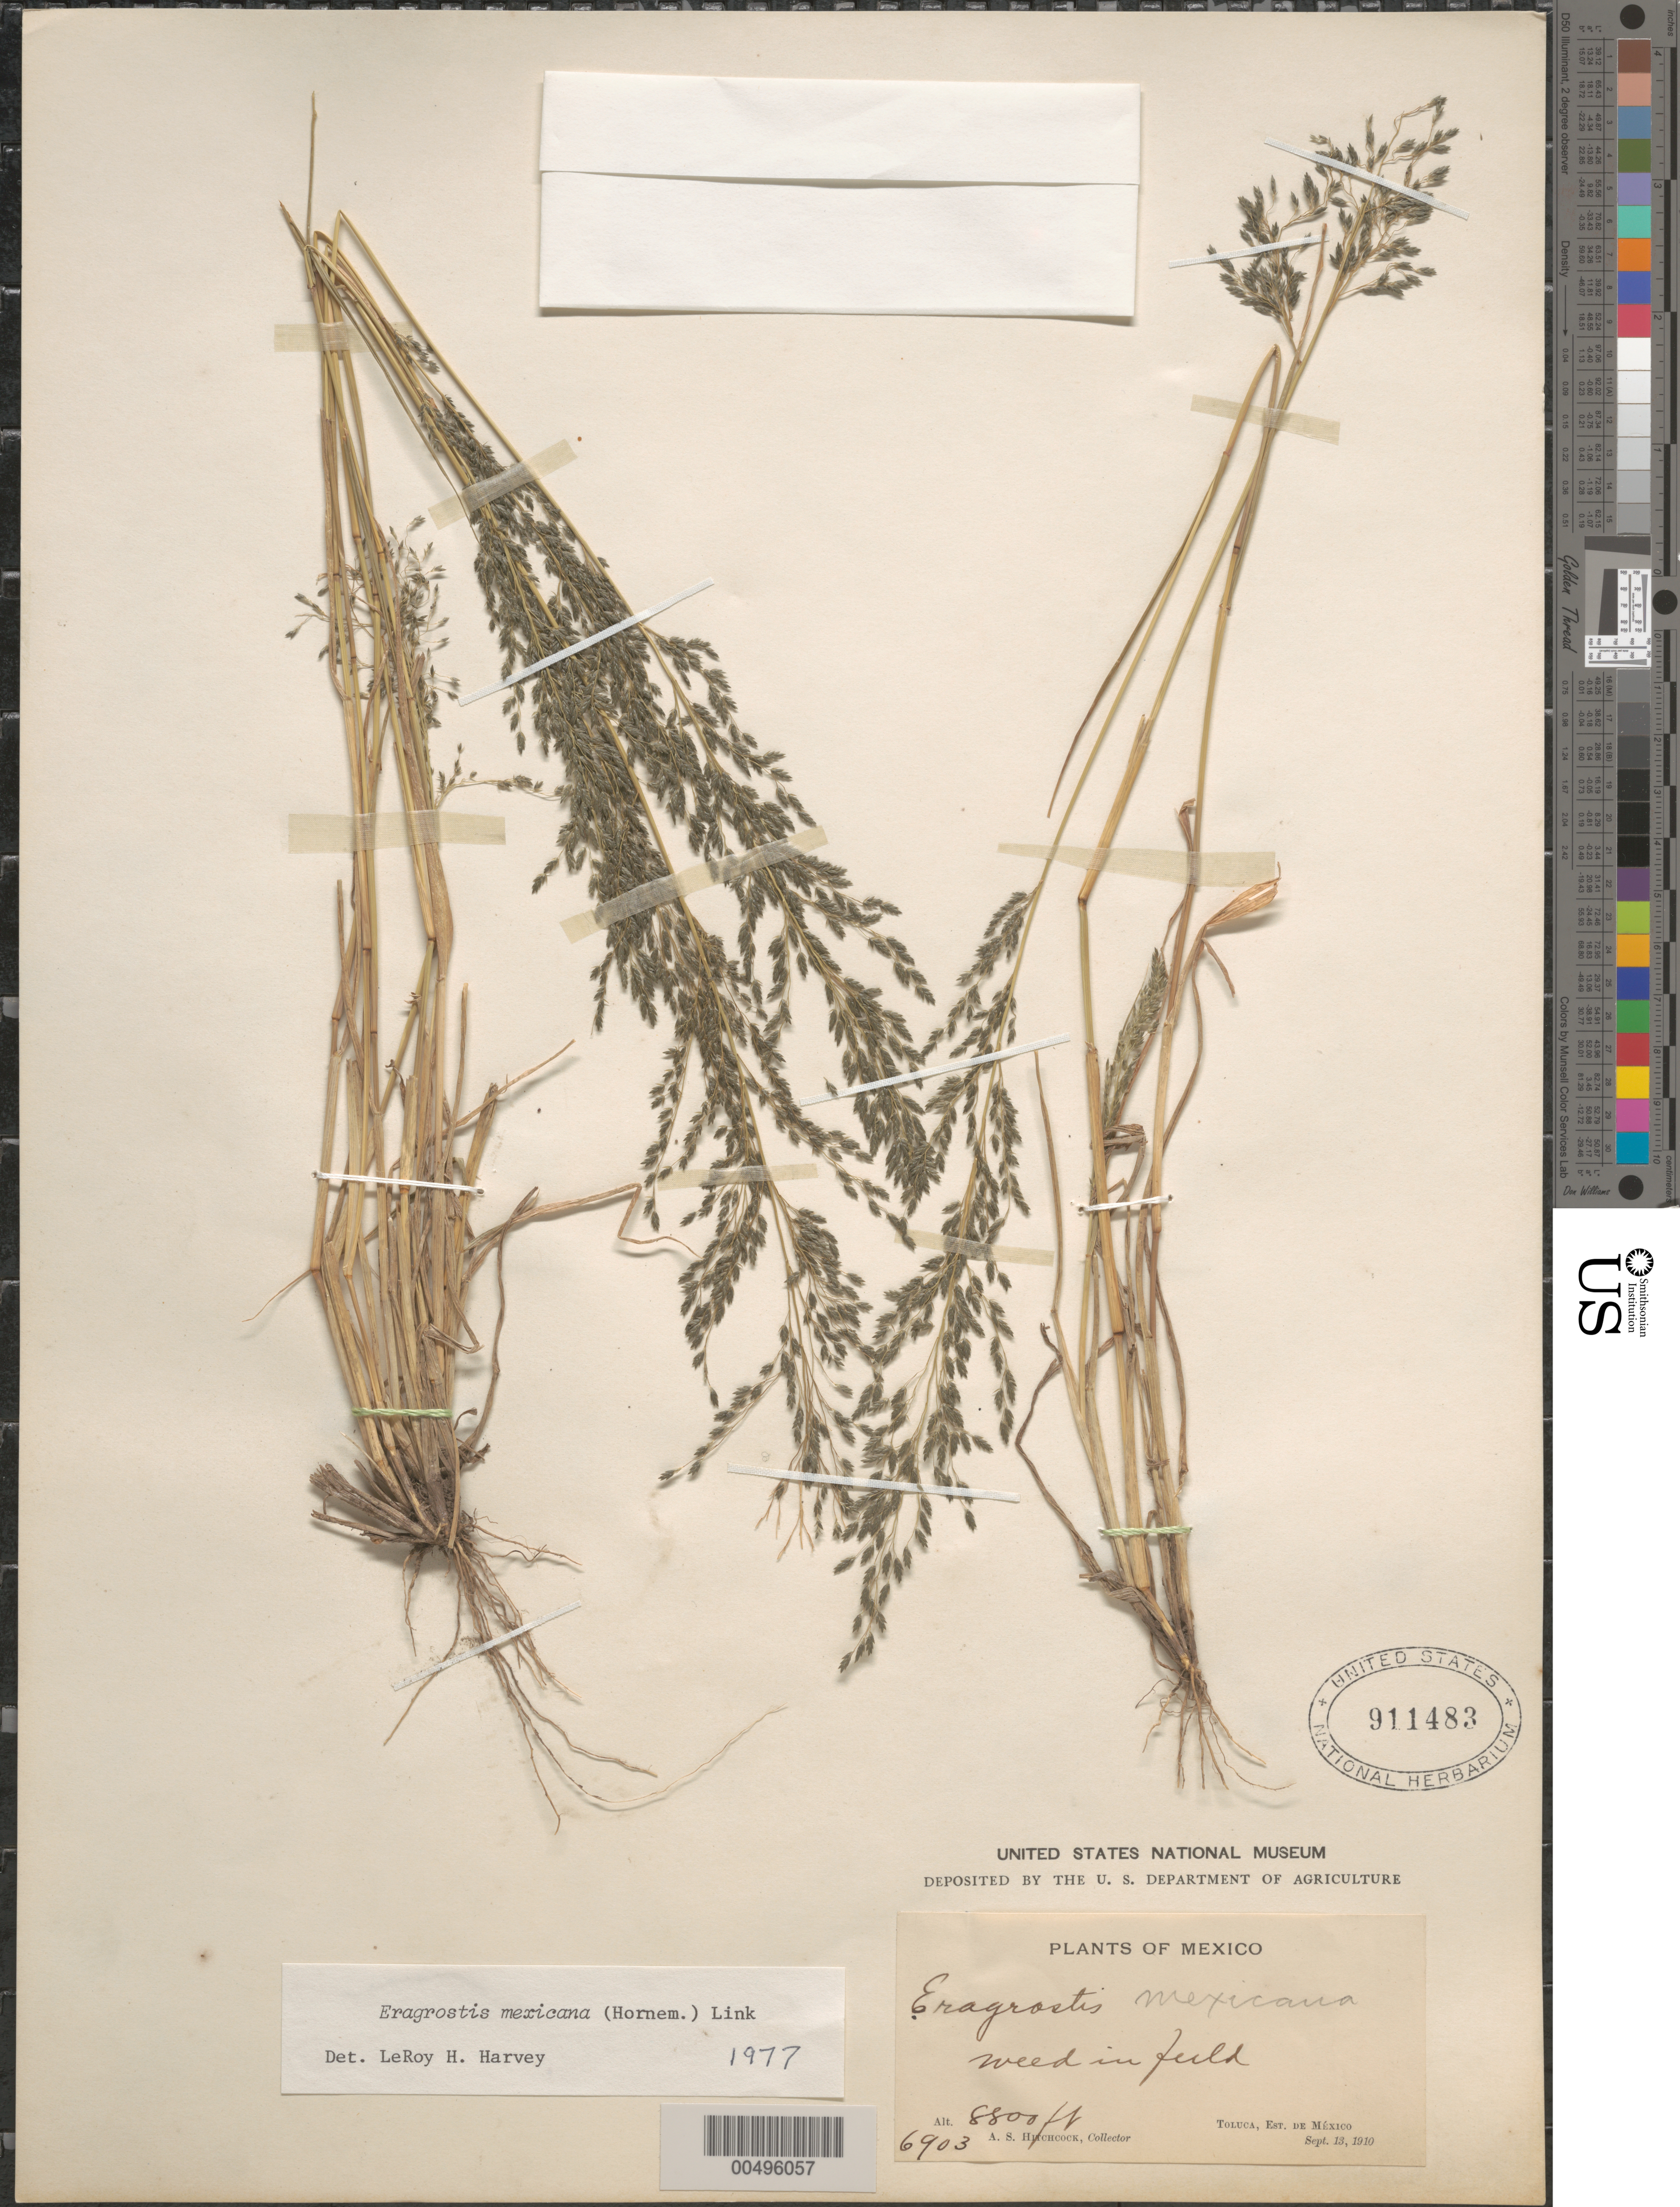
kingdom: Plantae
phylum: Tracheophyta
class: Liliopsida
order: Poales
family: Poaceae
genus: Eragrostis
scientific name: Eragrostis mexicana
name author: (Hornem.) Link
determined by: Harvey, L. H.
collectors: A. S. Hitchcock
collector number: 6903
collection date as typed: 13 Sep 1910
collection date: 1910-09-13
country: Mexico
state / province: México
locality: Toluca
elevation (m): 2682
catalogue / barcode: US 911483